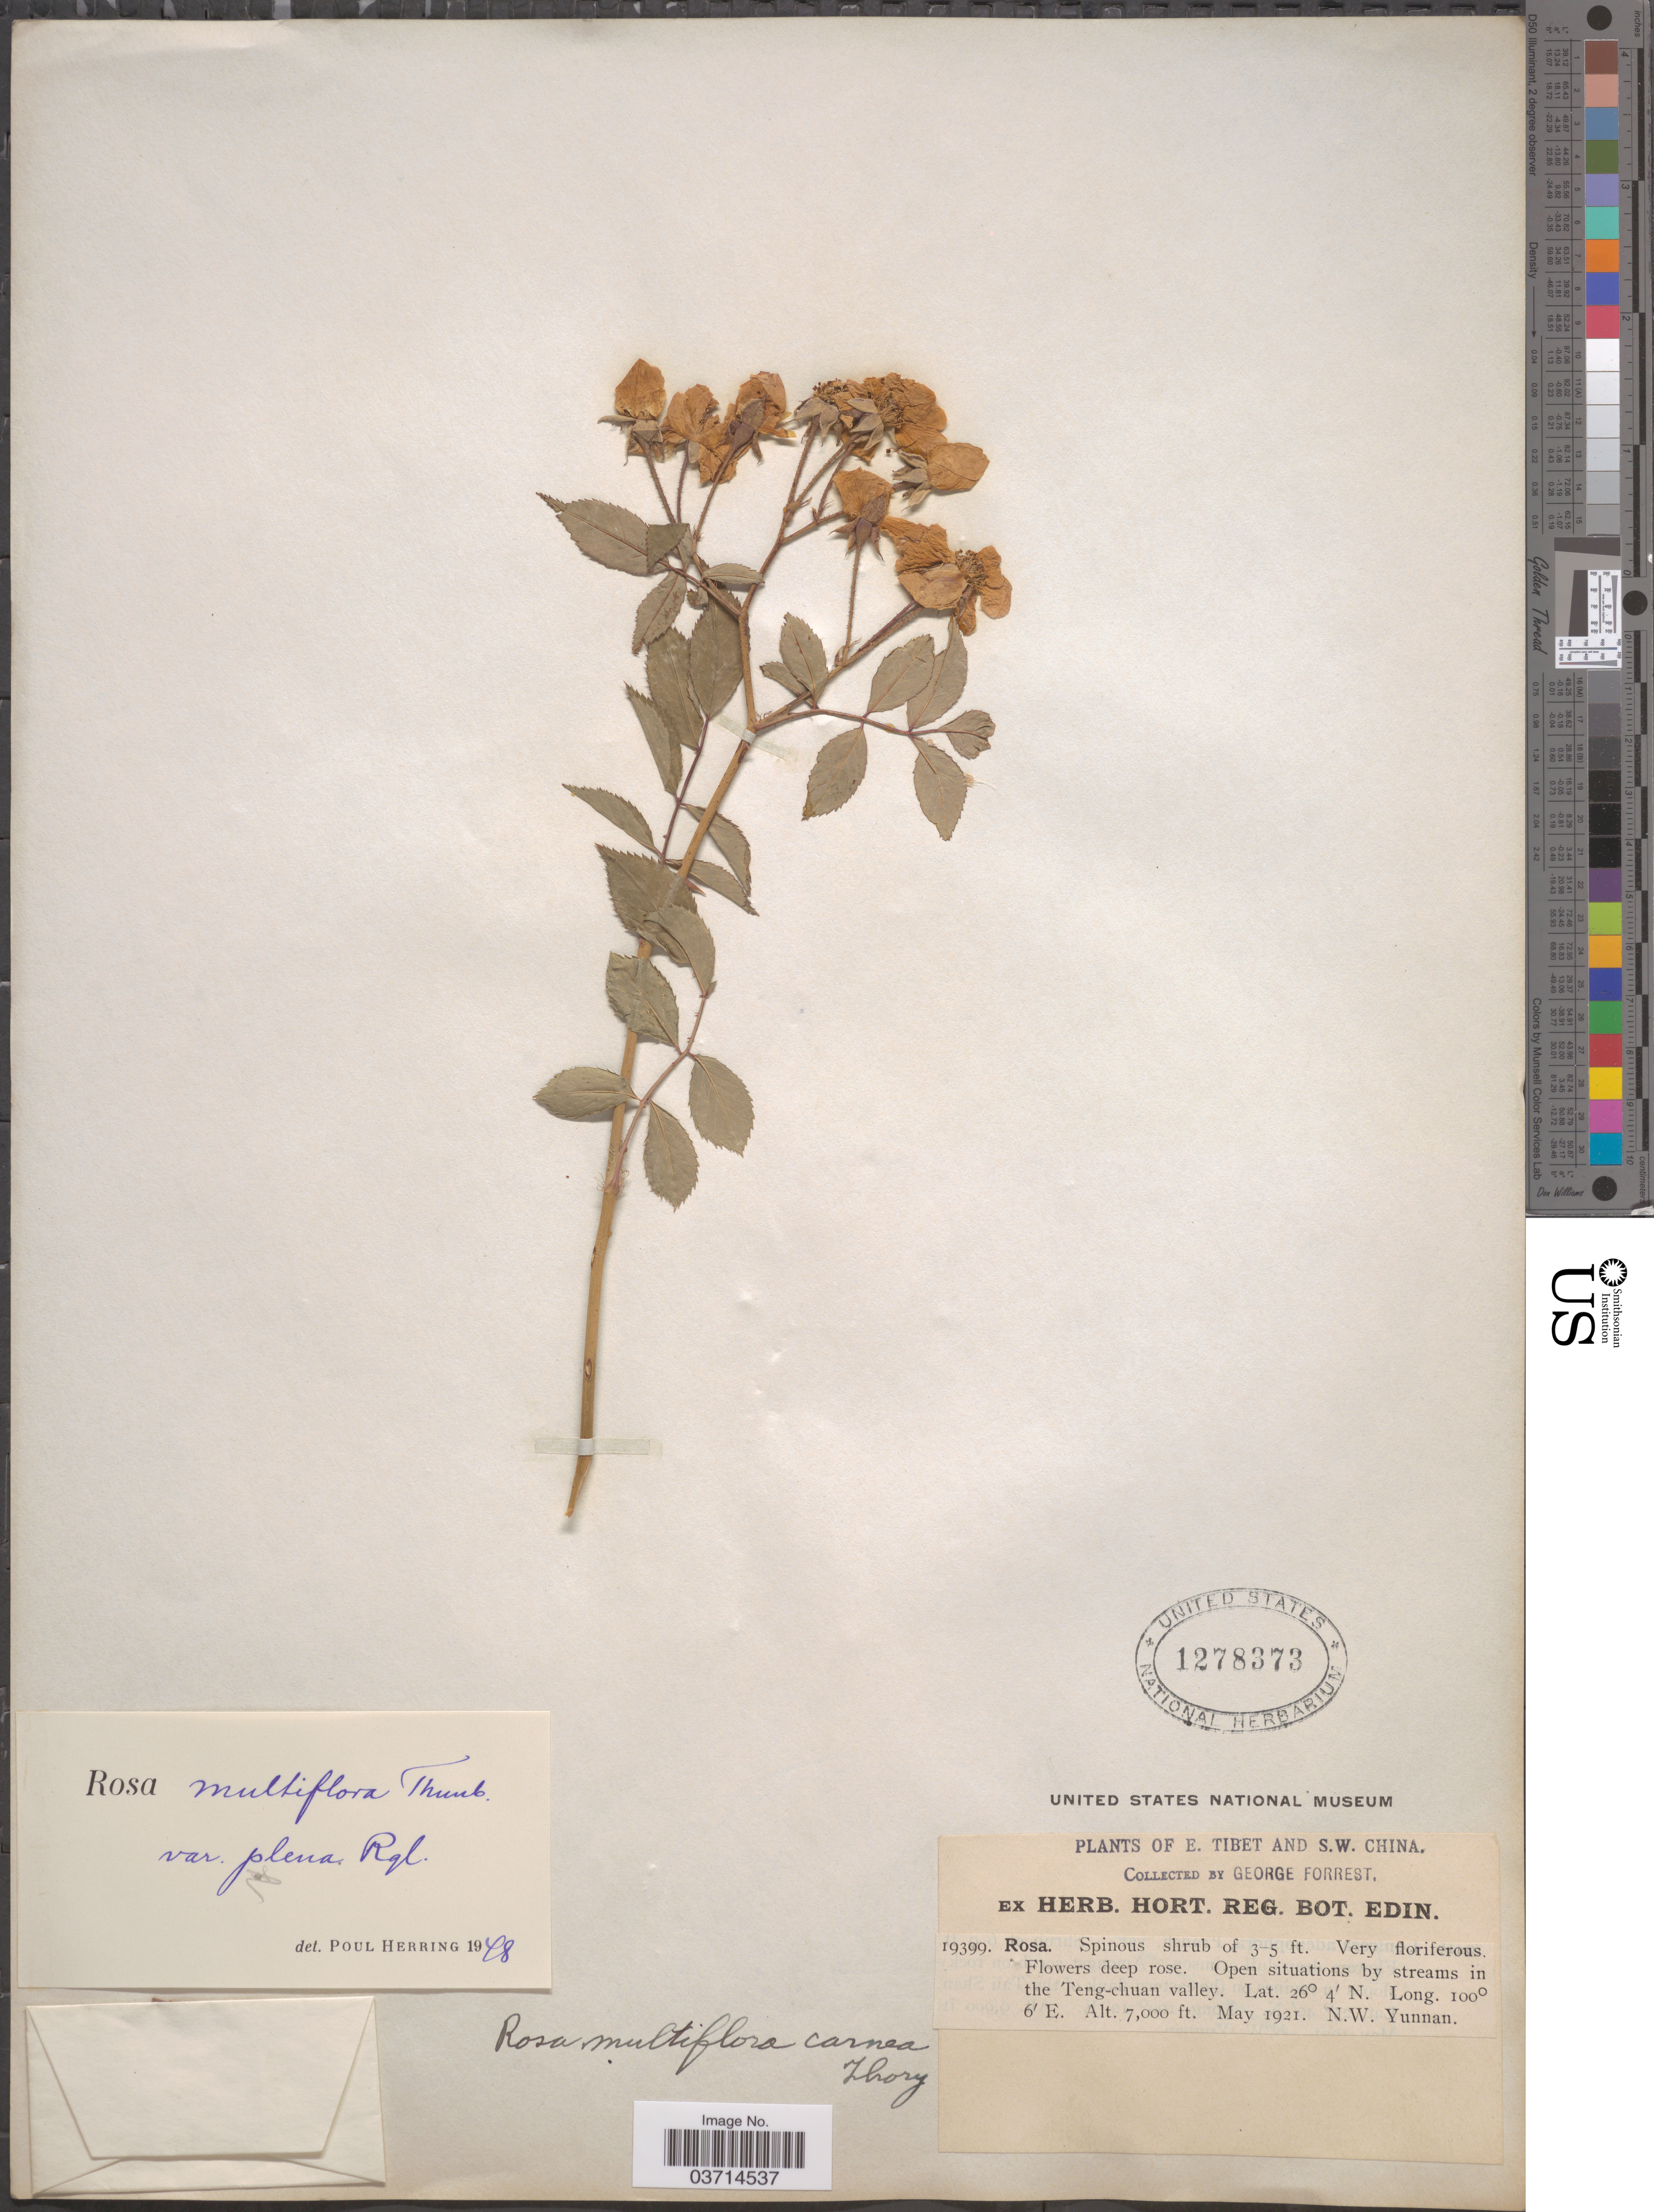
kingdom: Plantae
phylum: Tracheophyta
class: Magnoliopsida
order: Rosales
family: Rosaceae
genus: Rosa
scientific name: Rosa multiflora var. plena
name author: Regel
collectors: G. Forrest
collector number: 19399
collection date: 1921-05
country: China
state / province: Yunnan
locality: S.W. China. Open situations by streams in the Teng-chuan valley. N.W. Yunnan.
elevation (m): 2134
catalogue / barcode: US 1278373